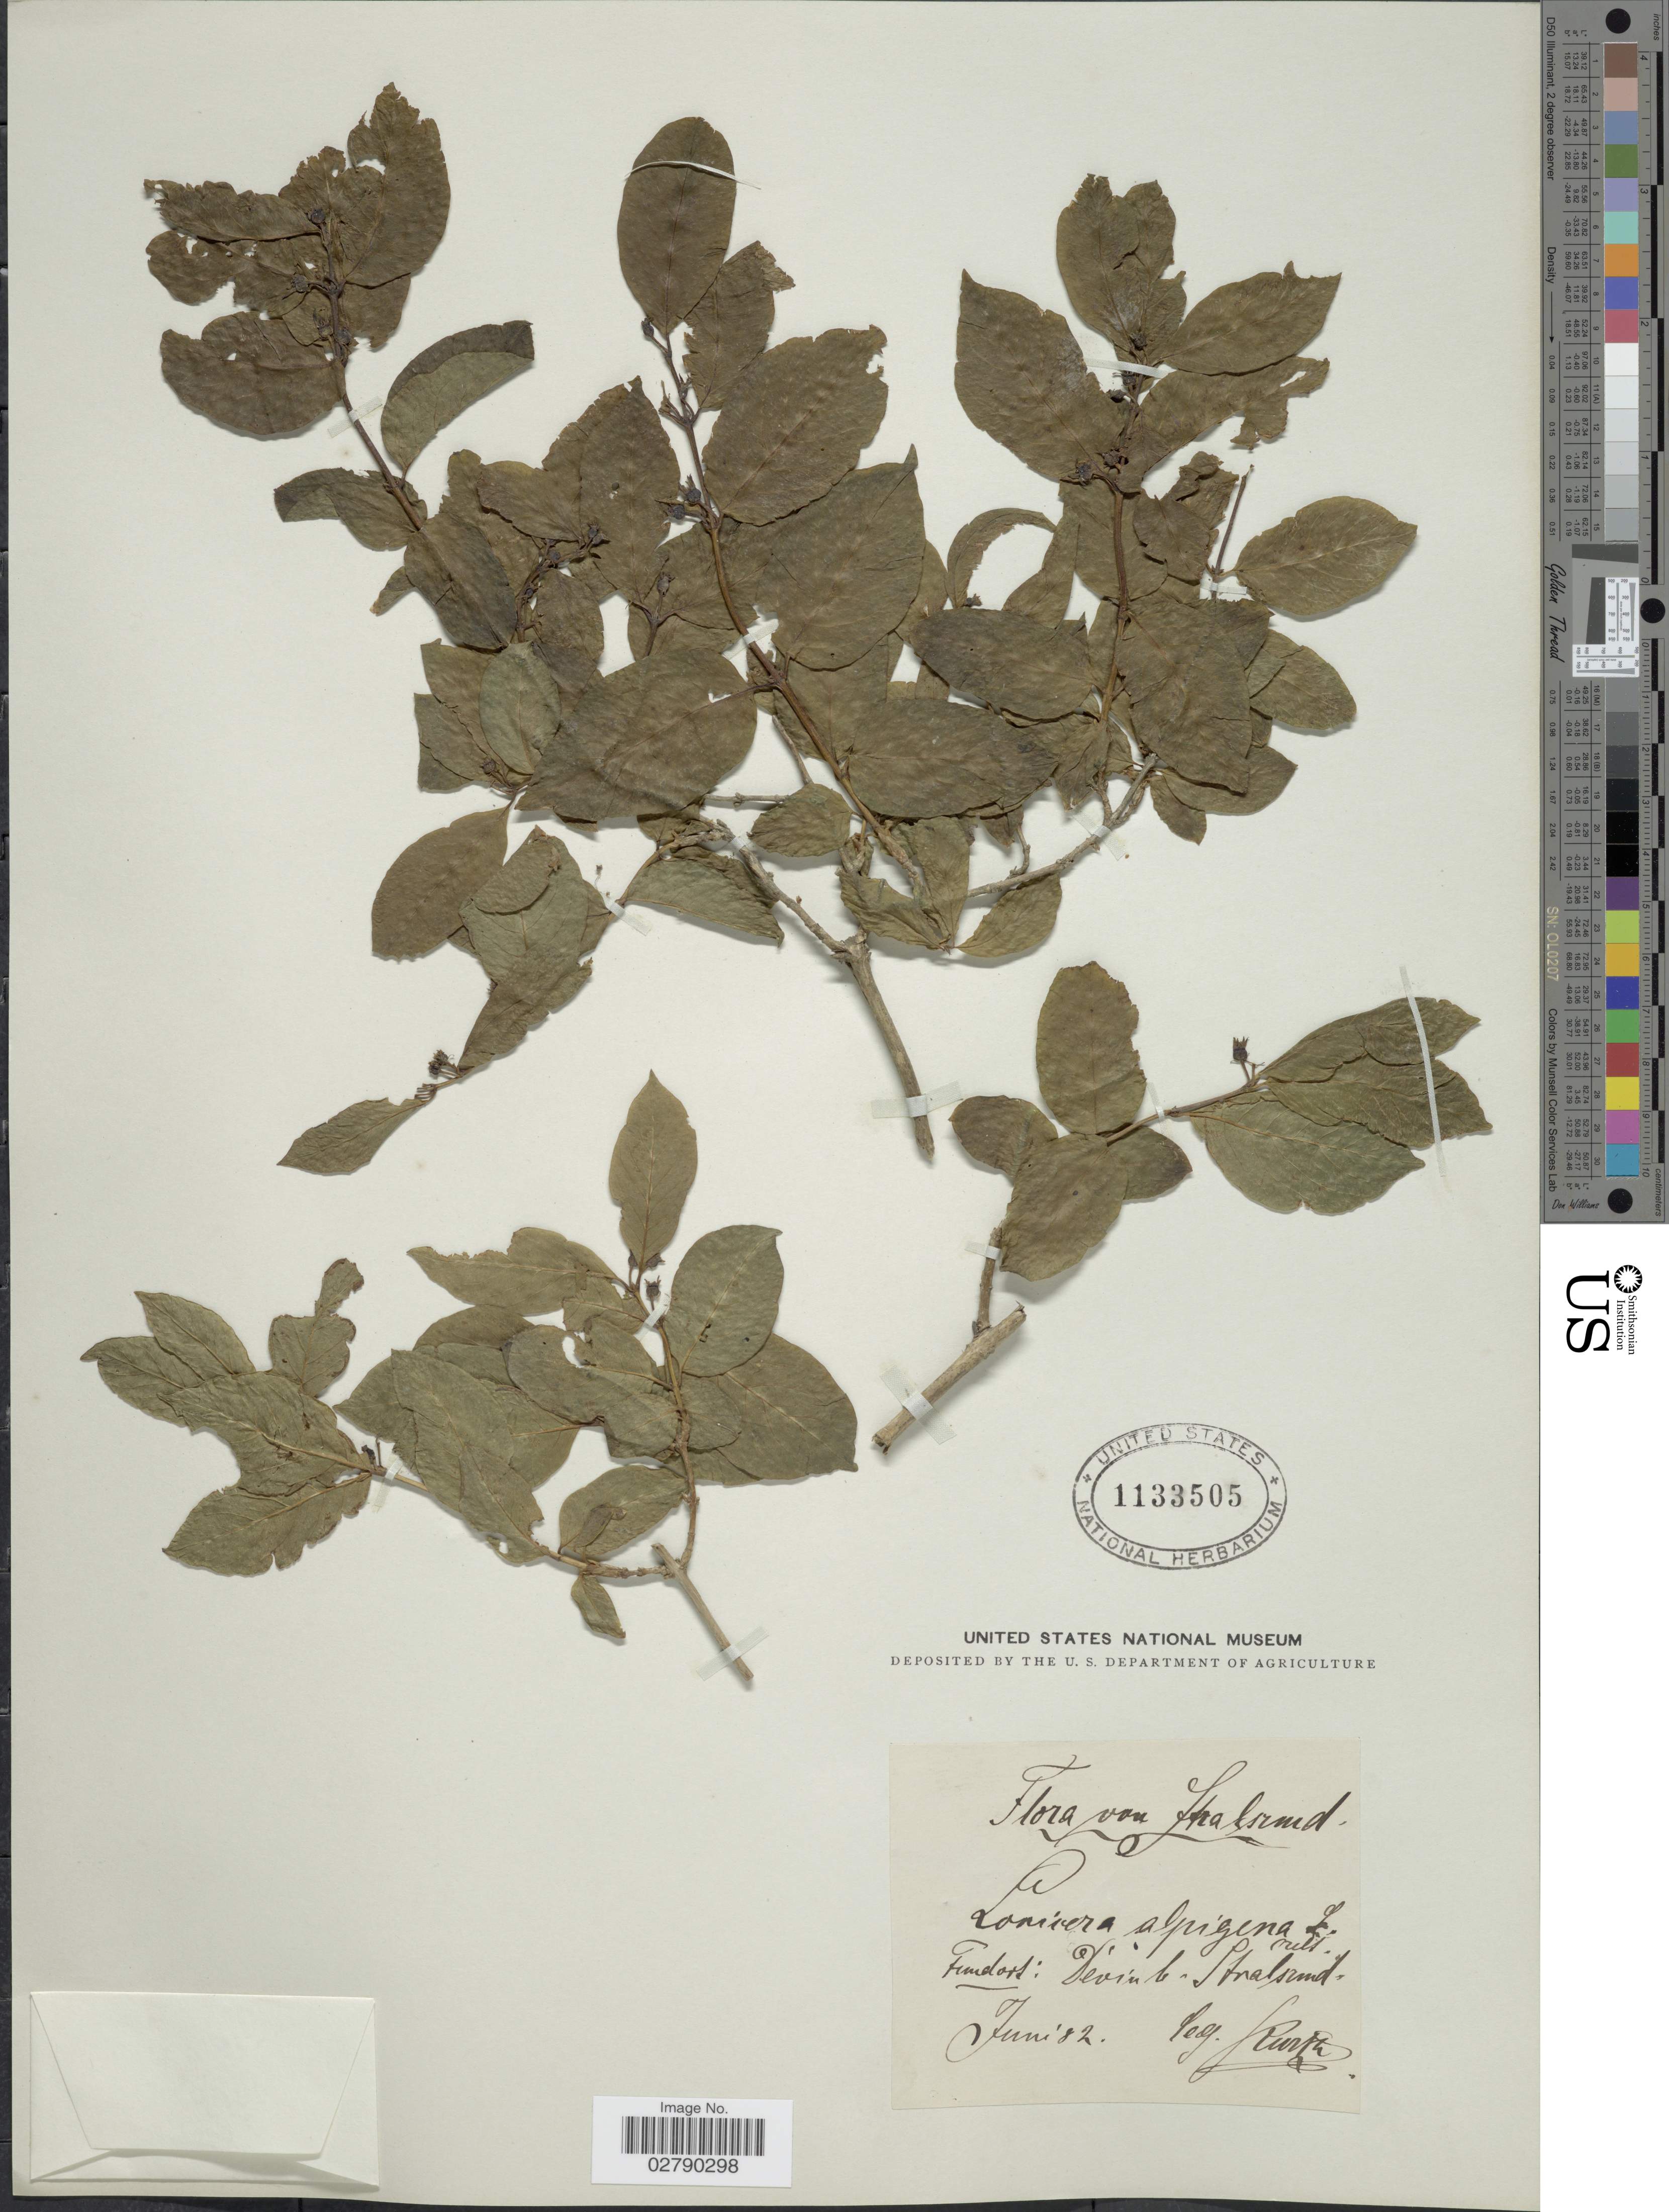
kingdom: Plantae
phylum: Tracheophyta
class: Magnoliopsida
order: Dipsacales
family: Caprifoliaceae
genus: Leycesteria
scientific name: Leycesteria alpigena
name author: L.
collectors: Rurtz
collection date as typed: Transcribed d/m/y: /6/82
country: Germany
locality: Stralsund. Devin b. Stralsund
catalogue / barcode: US 1133505